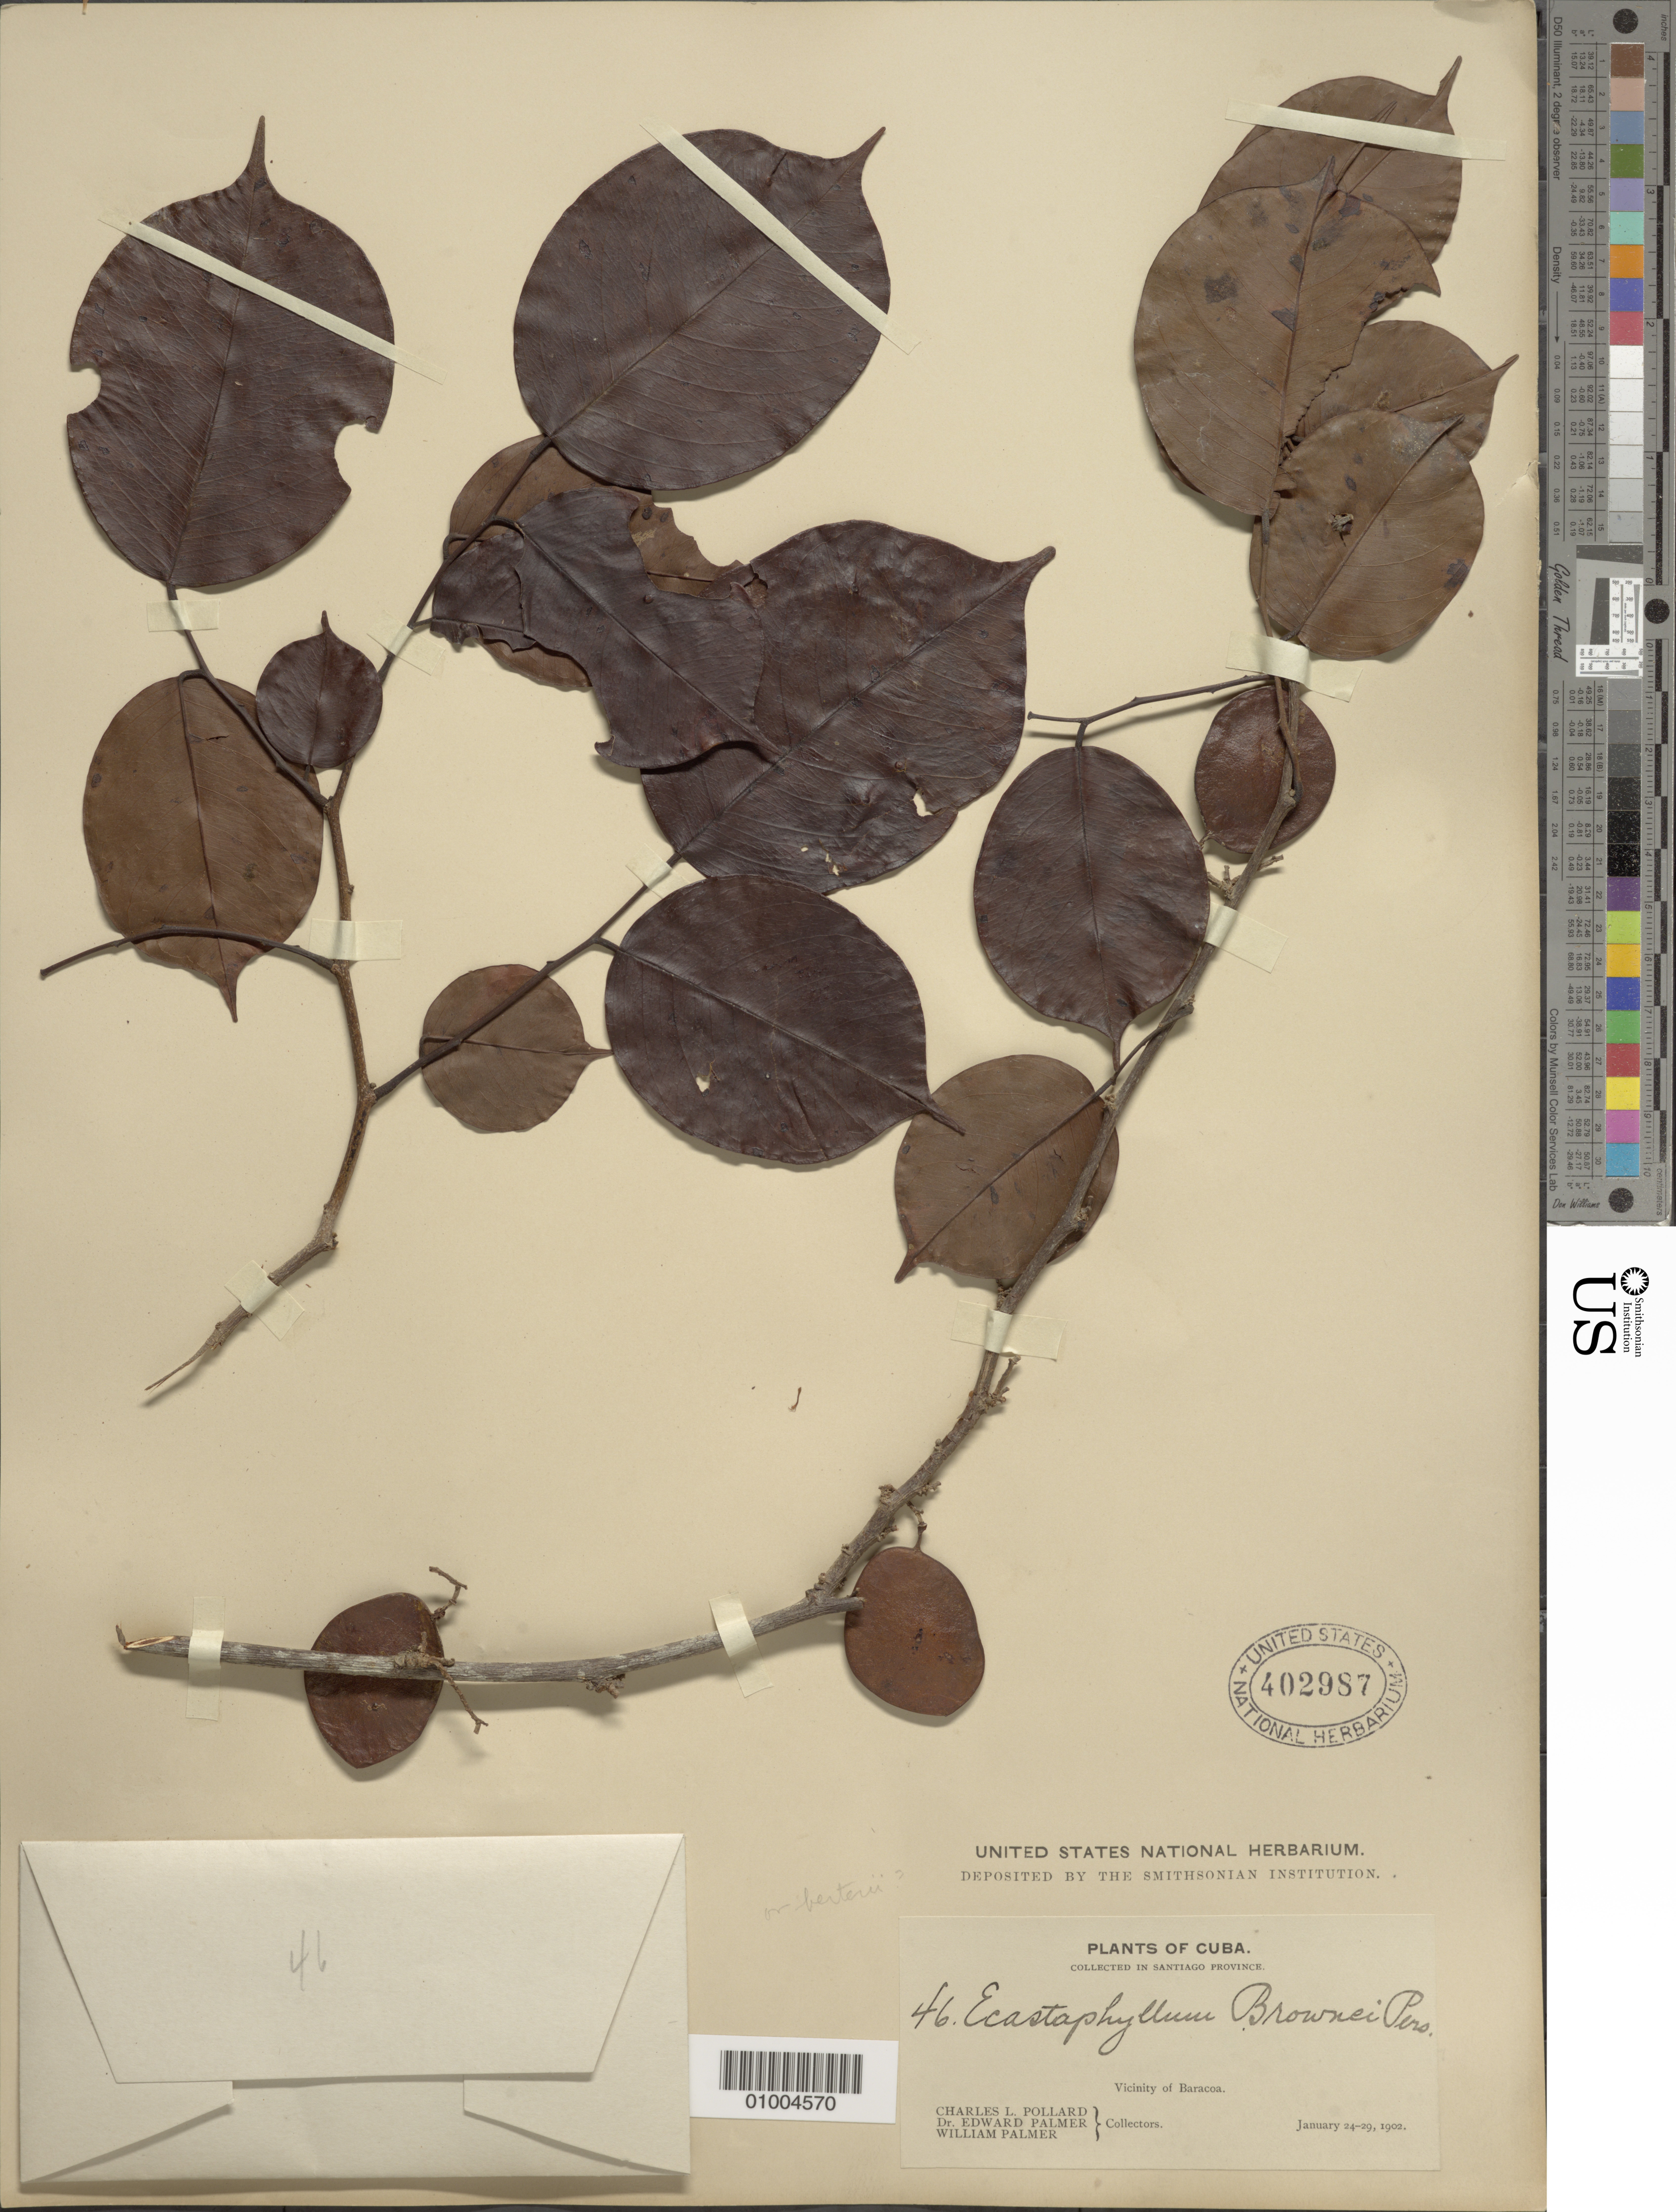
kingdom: Plantae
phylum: Tracheophyta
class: Magnoliopsida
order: Fabales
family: Fabaceae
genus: Dalbergia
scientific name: Dalbergia berteroi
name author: (DC.) Urb.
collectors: C. L. Pollard, D. E. Palmer & W. Palmer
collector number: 46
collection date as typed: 24 Jan 1902 to 29 Jan 1902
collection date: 1902-01-24/1902-01-29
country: Cuba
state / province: Santiago de Cuba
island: Cuba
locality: Vicinity of Baracoa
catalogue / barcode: US 402987